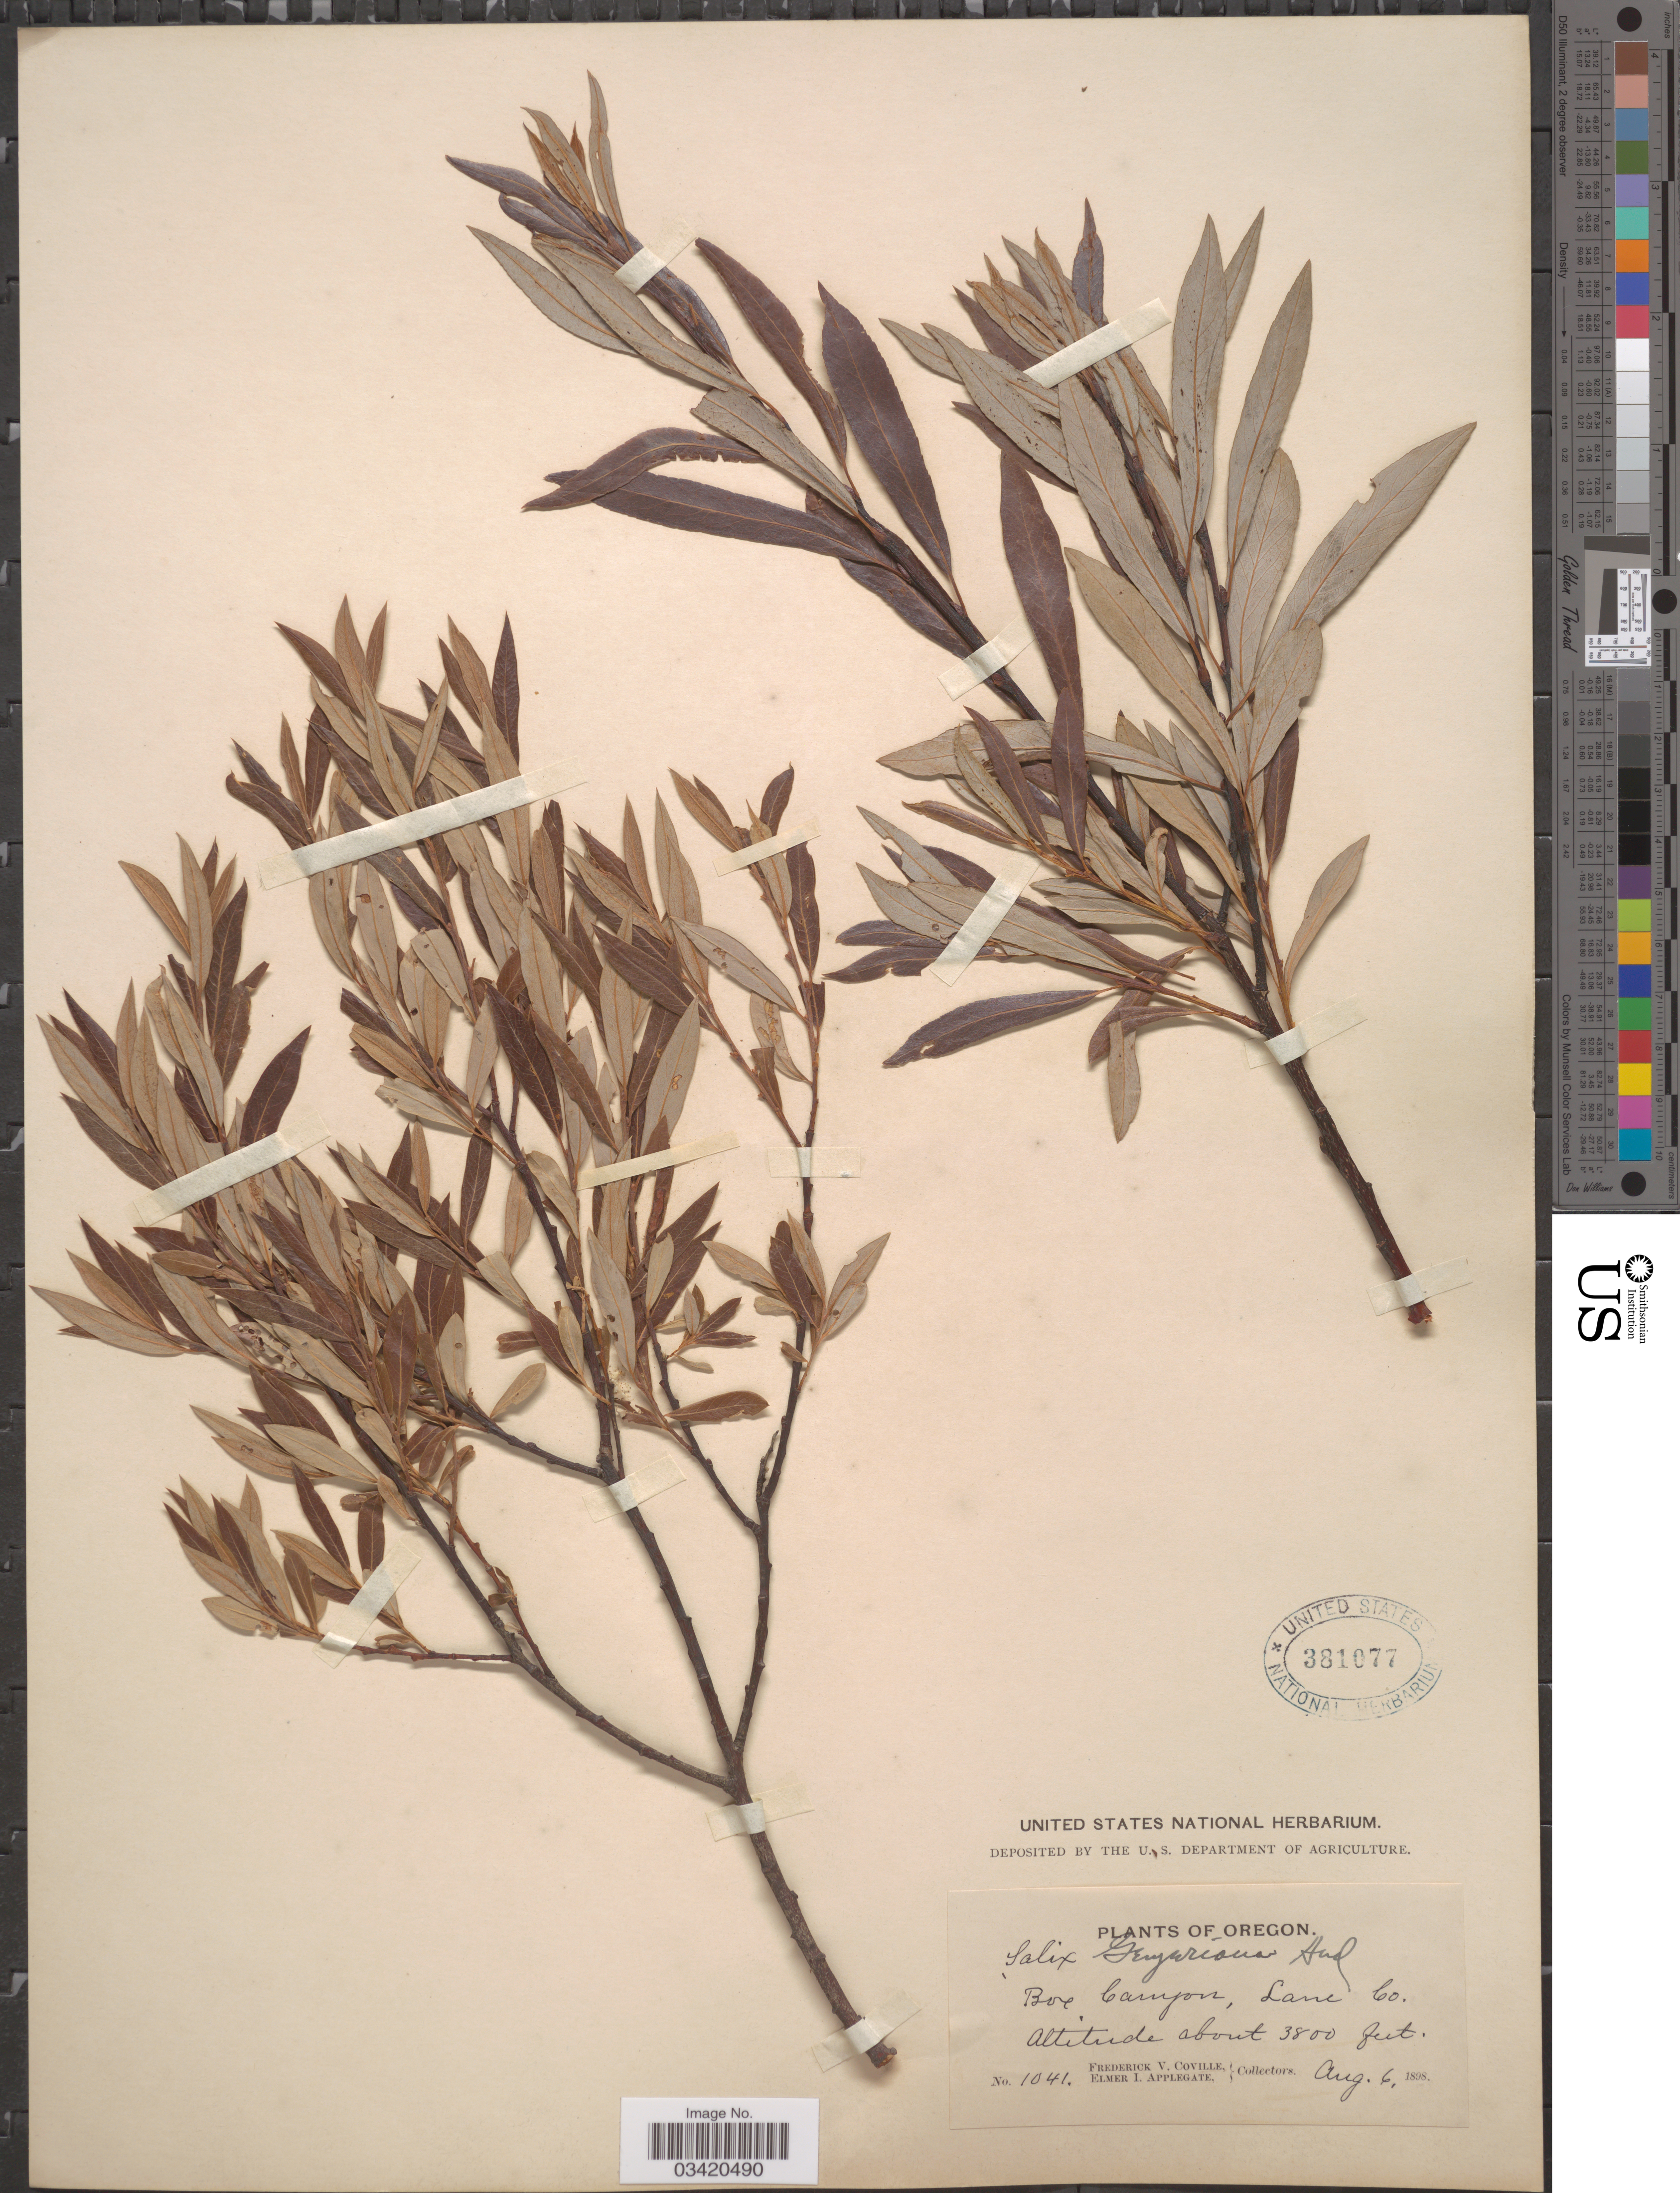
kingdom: Plantae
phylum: Tracheophyta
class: Magnoliopsida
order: Malpighiales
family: Salicaceae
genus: Salix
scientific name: Salix geyeriana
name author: Andersson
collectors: F. V. Coville & E. I. Applegate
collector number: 1041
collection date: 1898-08-06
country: United States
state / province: Oregon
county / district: Lane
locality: Box Canyon, Lane Co.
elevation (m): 1158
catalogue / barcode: US 381077